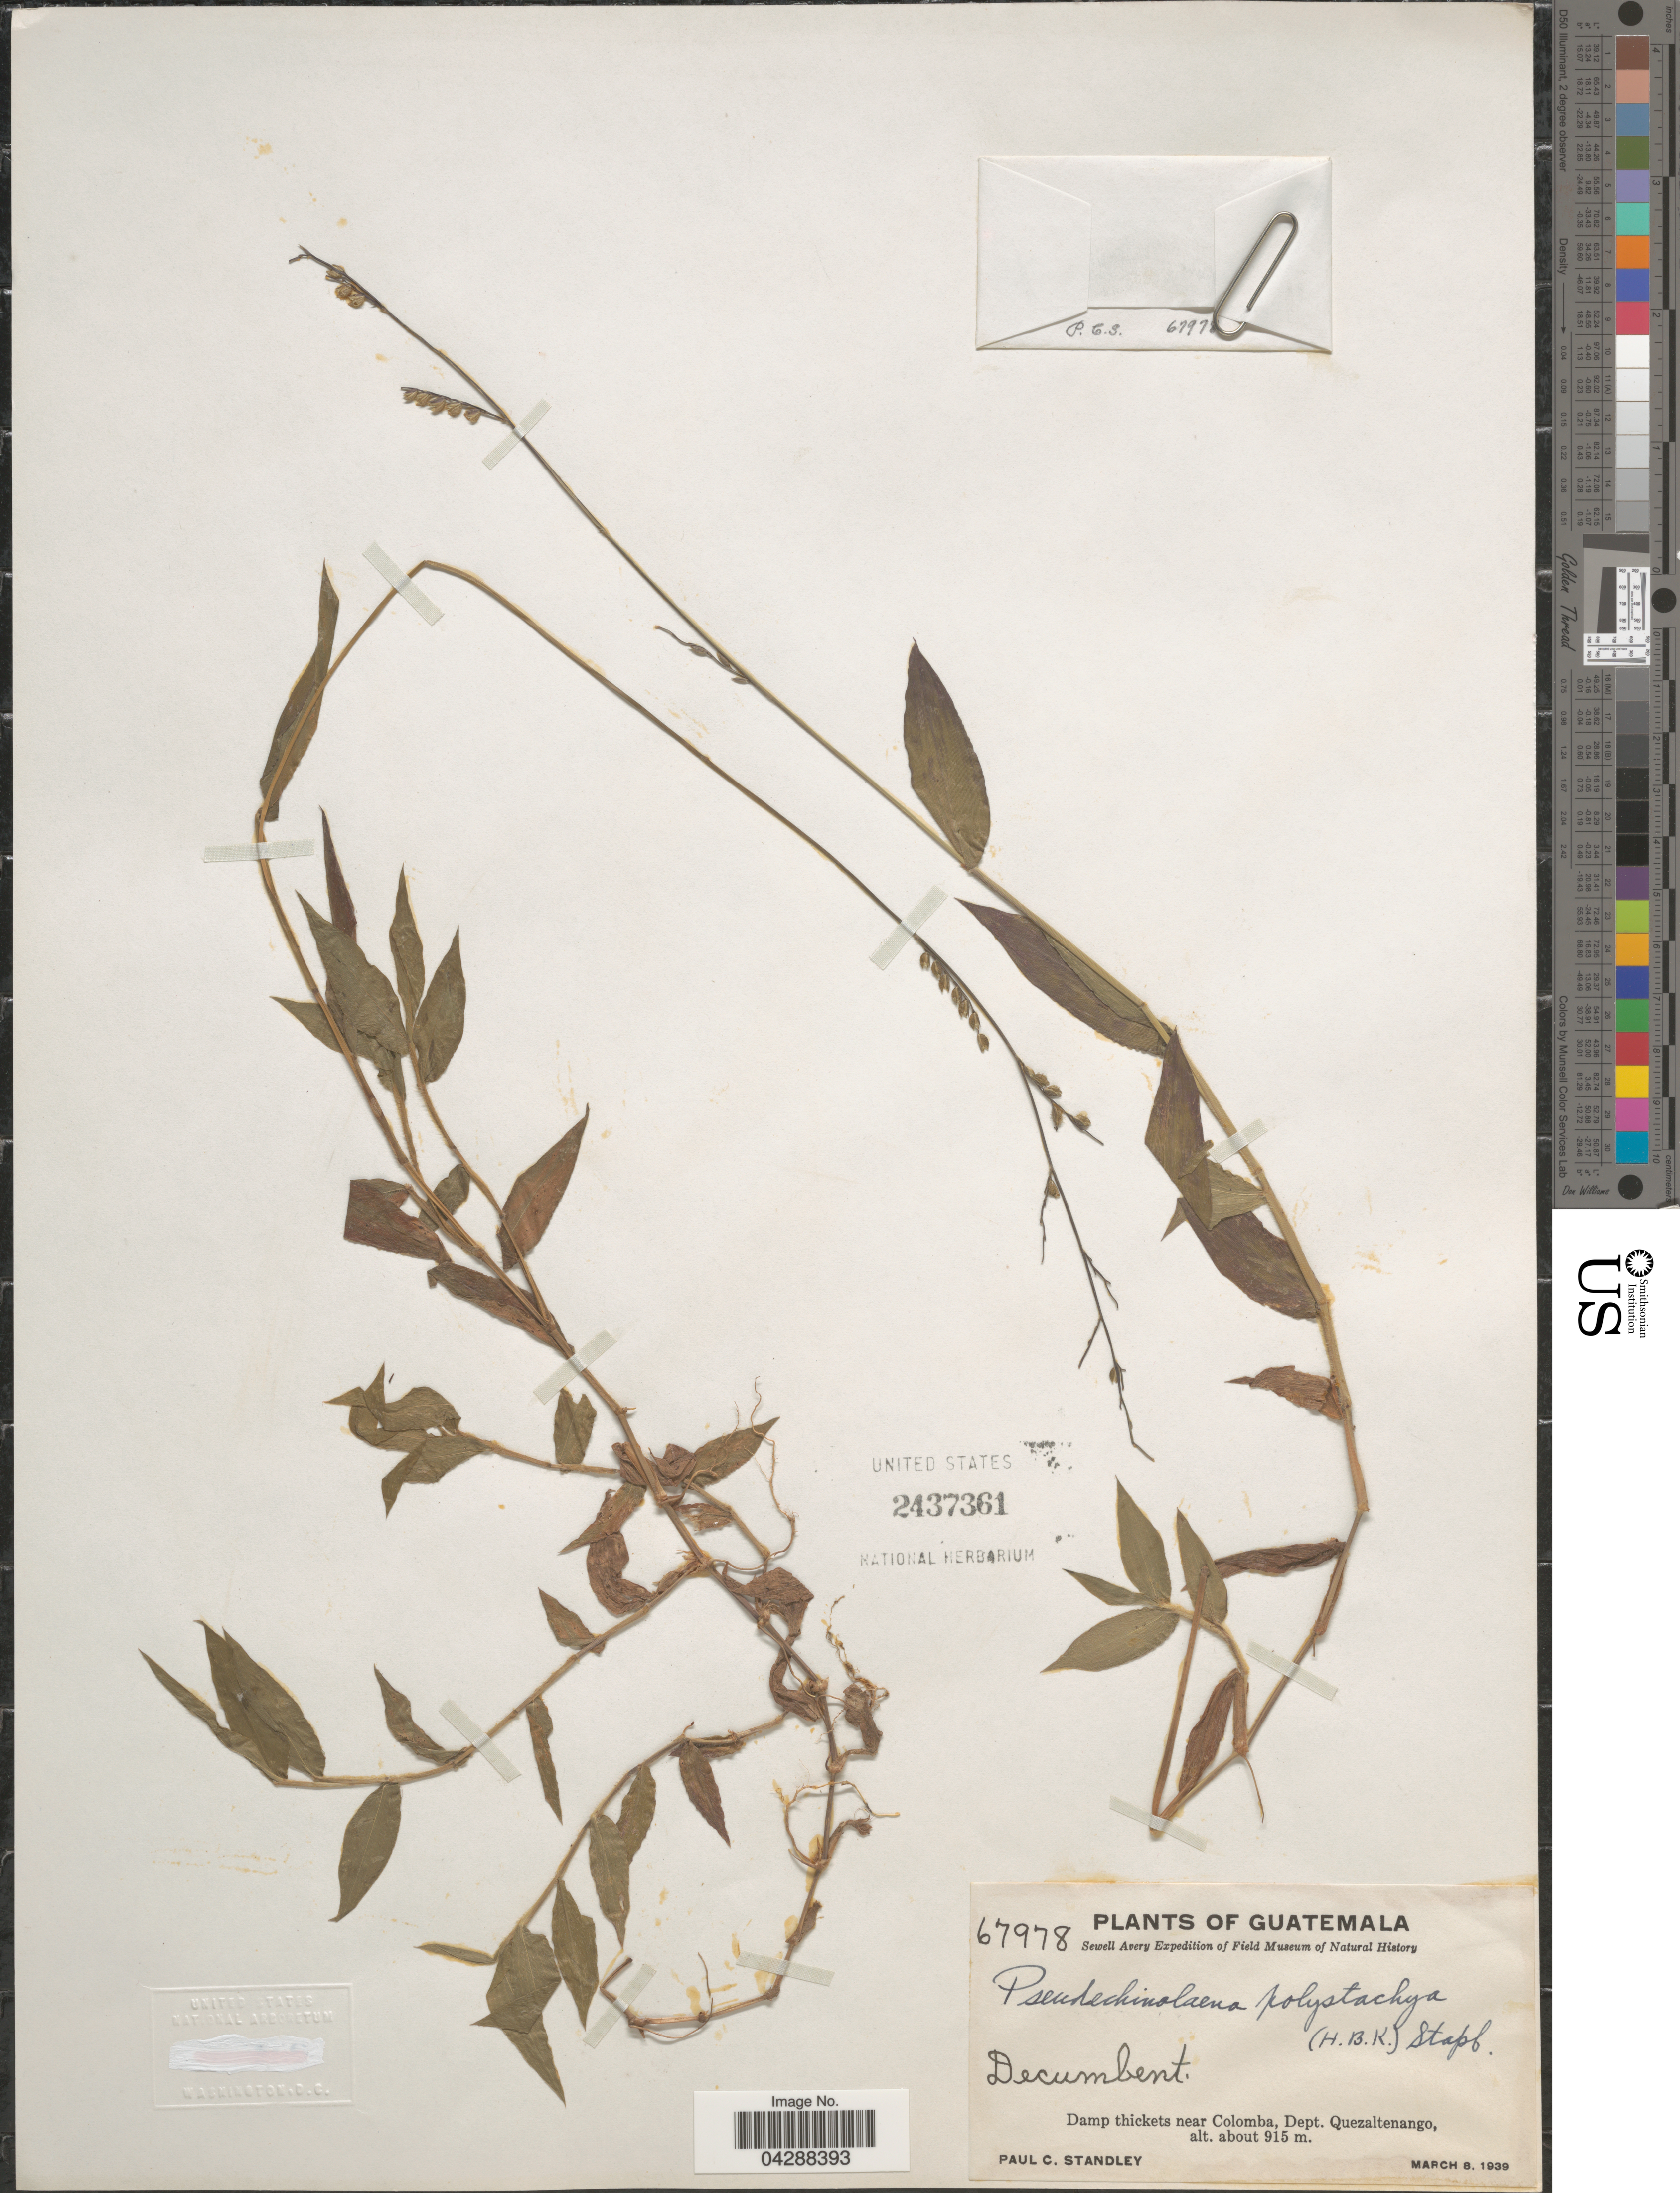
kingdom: Plantae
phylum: Tracheophyta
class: Liliopsida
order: Poales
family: Poaceae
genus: Pseudechinolaena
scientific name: Pseudechinolaena polystachya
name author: (Kunth) Stapf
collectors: P. C. Standley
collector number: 67978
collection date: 1939-03-08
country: Guatemala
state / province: Quetzaltenango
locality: Sewell Avery Expedition of Field Museum of Natural History. Damp thickets near Colomba, Dept. Quezaltenango.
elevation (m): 915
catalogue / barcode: US 2437361